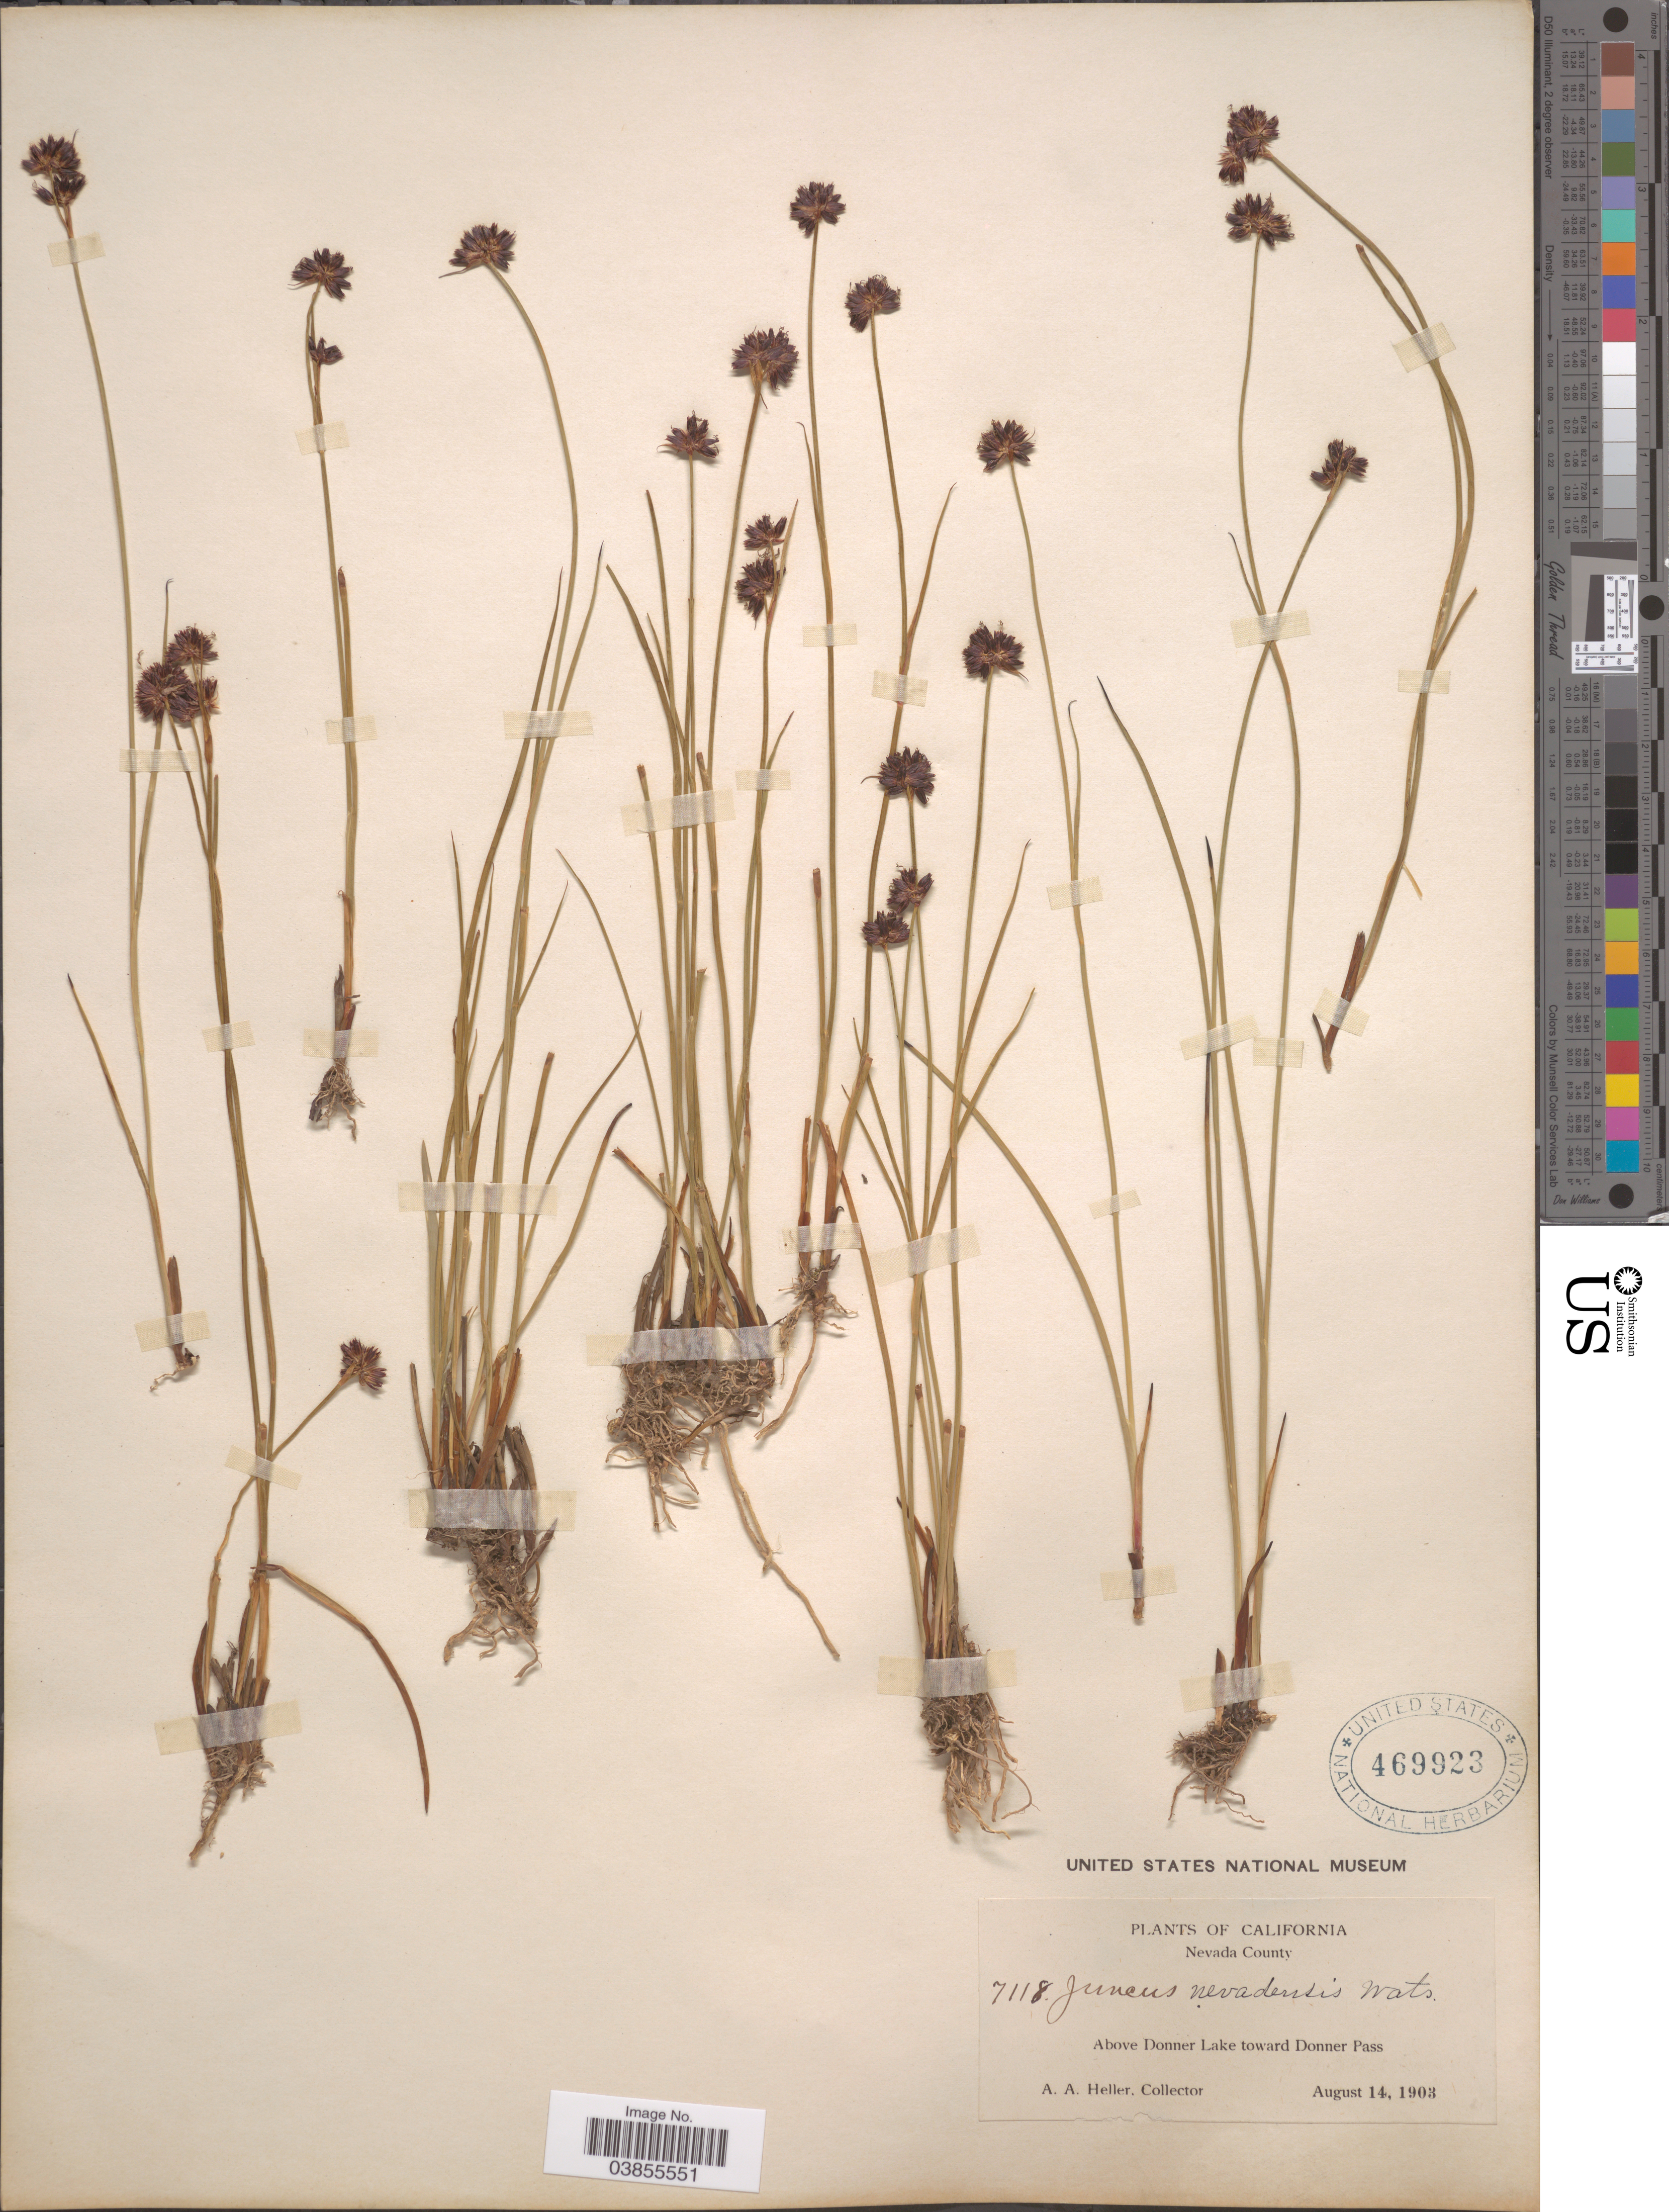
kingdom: Plantae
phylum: Tracheophyta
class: Liliopsida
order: Poales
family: Juncaceae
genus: Juncus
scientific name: Juncus nevadensis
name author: S. Watson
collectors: A. A. Heller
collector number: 7118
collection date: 1903-08-14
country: United States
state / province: California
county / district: Nevada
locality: Nevada County. Above Donner Lake toward Donner Pass.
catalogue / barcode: US 469923